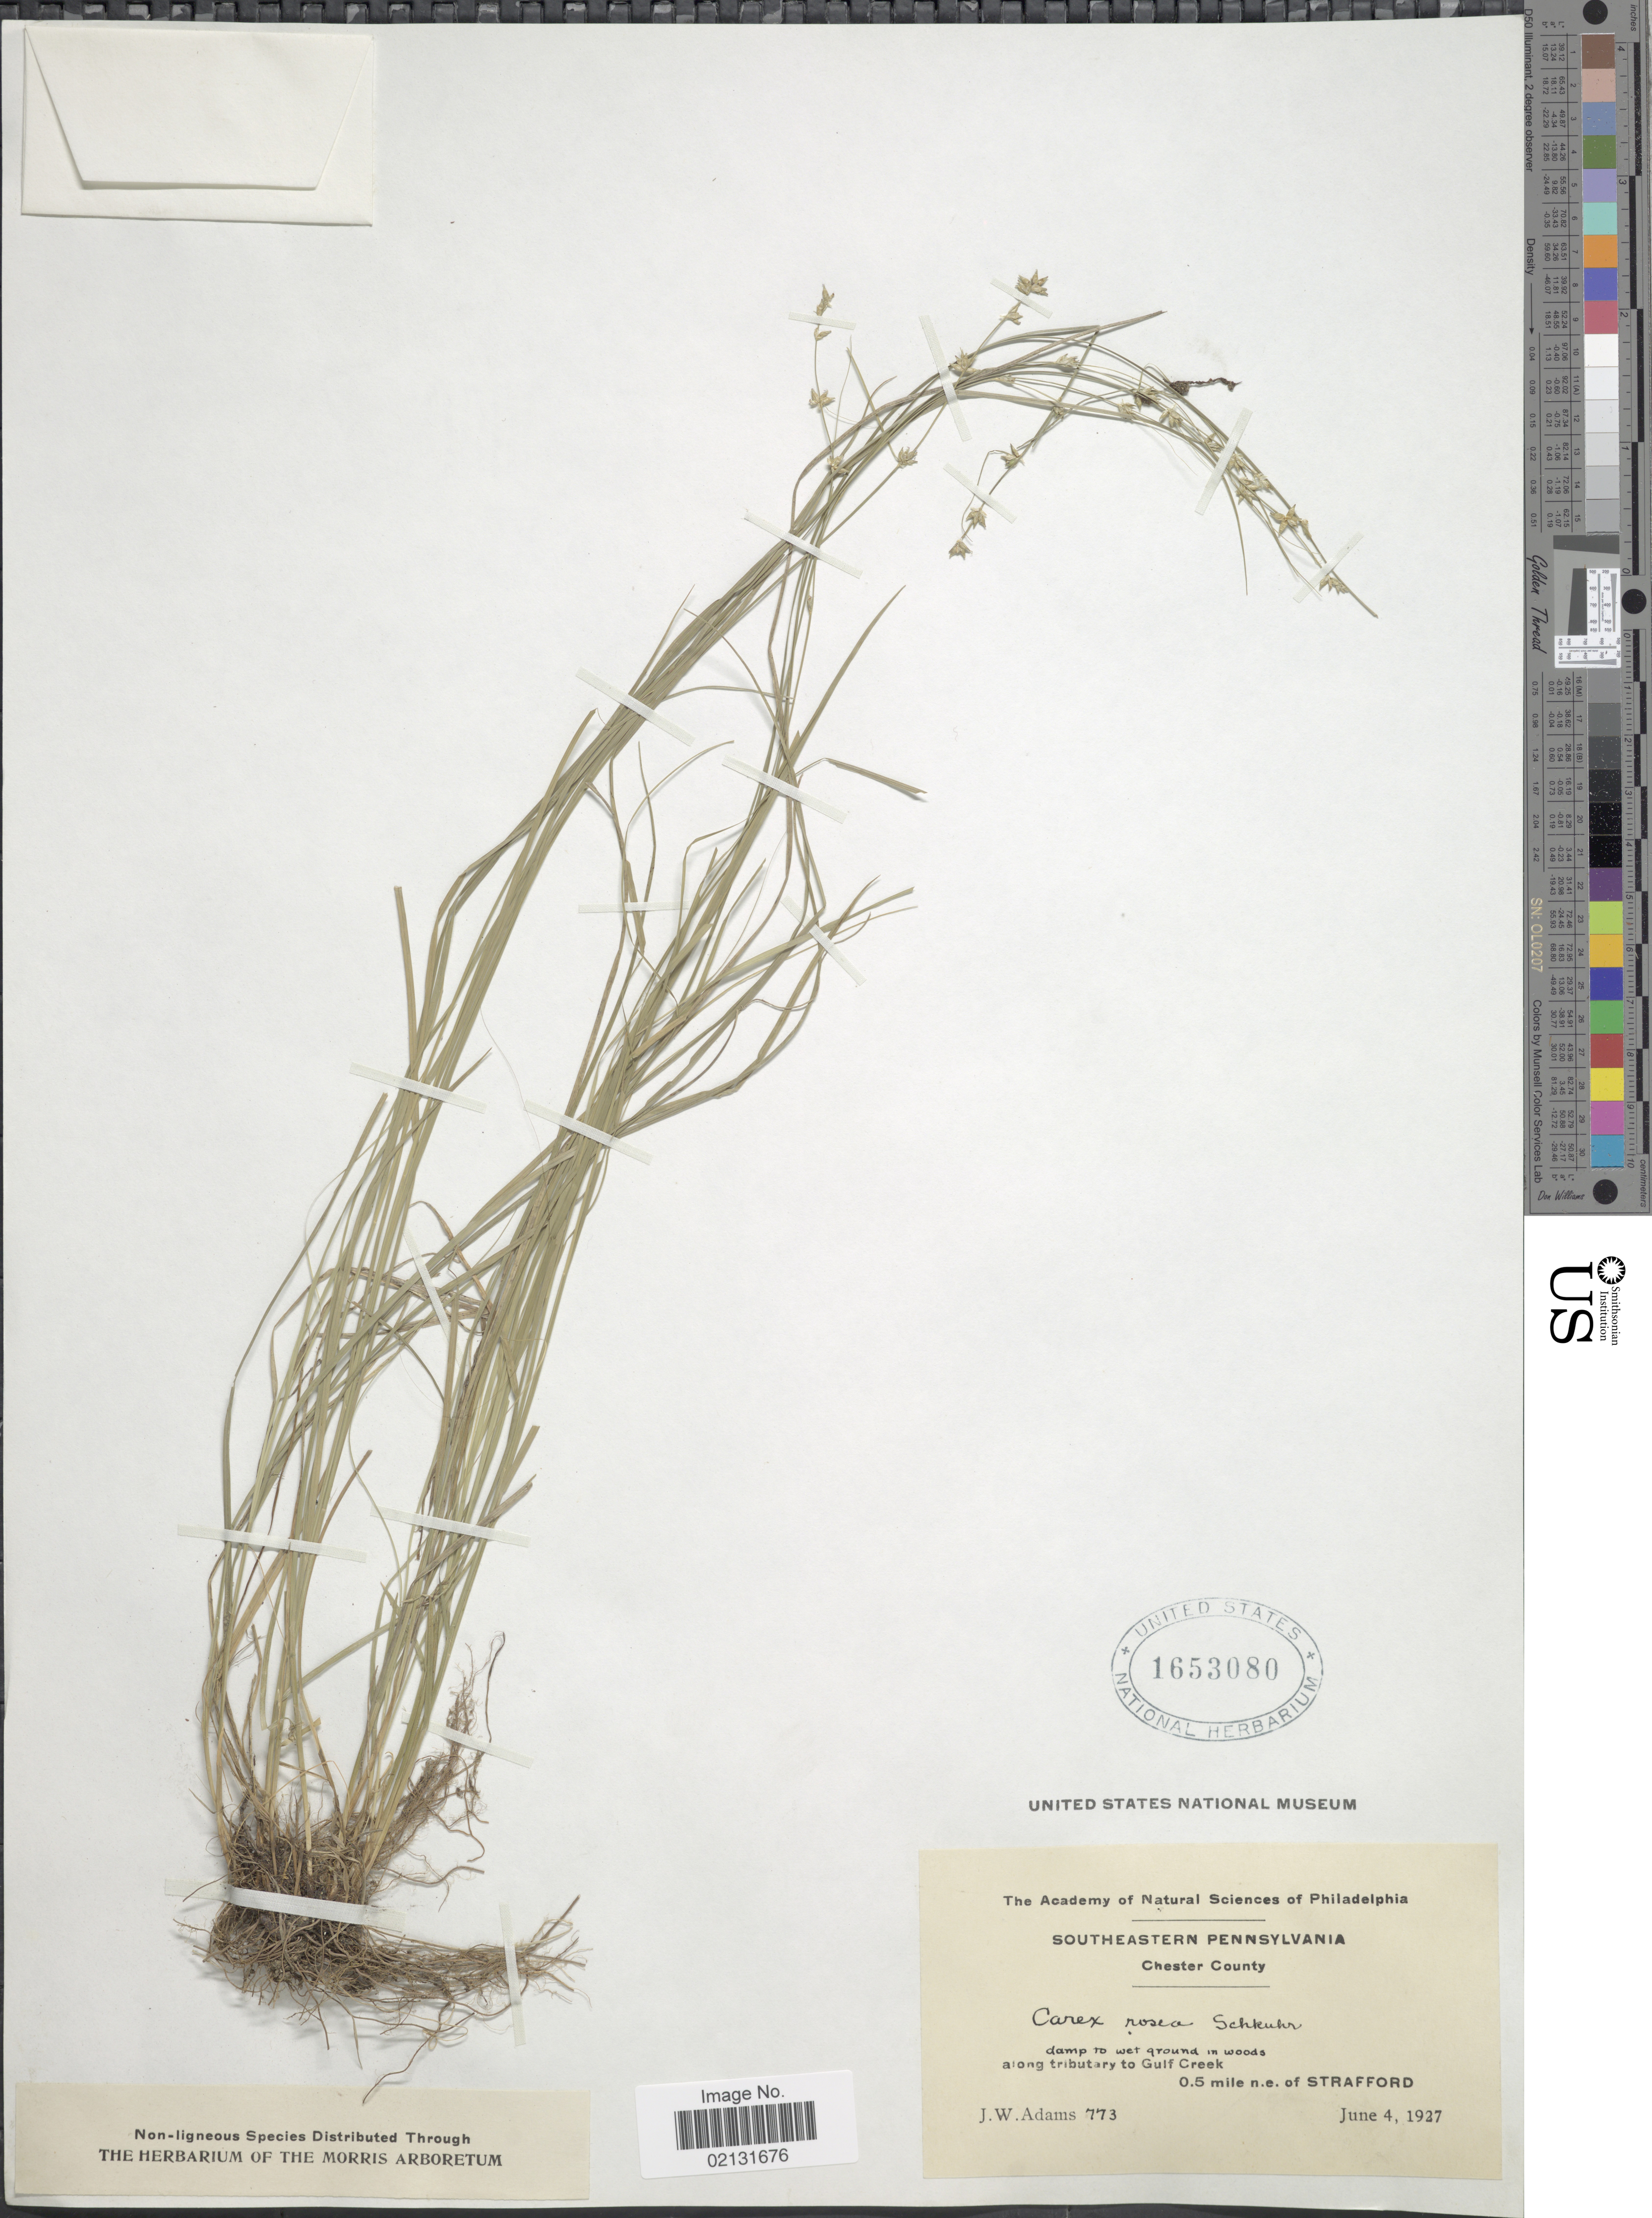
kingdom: Plantae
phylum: Tracheophyta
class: Liliopsida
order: Poales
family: Cyperaceae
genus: Carex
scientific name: Carex rosea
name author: Willd.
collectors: J. Adams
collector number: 773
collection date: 1927-06-04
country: United States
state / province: Pennsylvania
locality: Southeastern Pennsylvania, Chester County, long tributary to Gulf Creek, 0.5 mile n.e. of Strafford.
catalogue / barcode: US 1653080